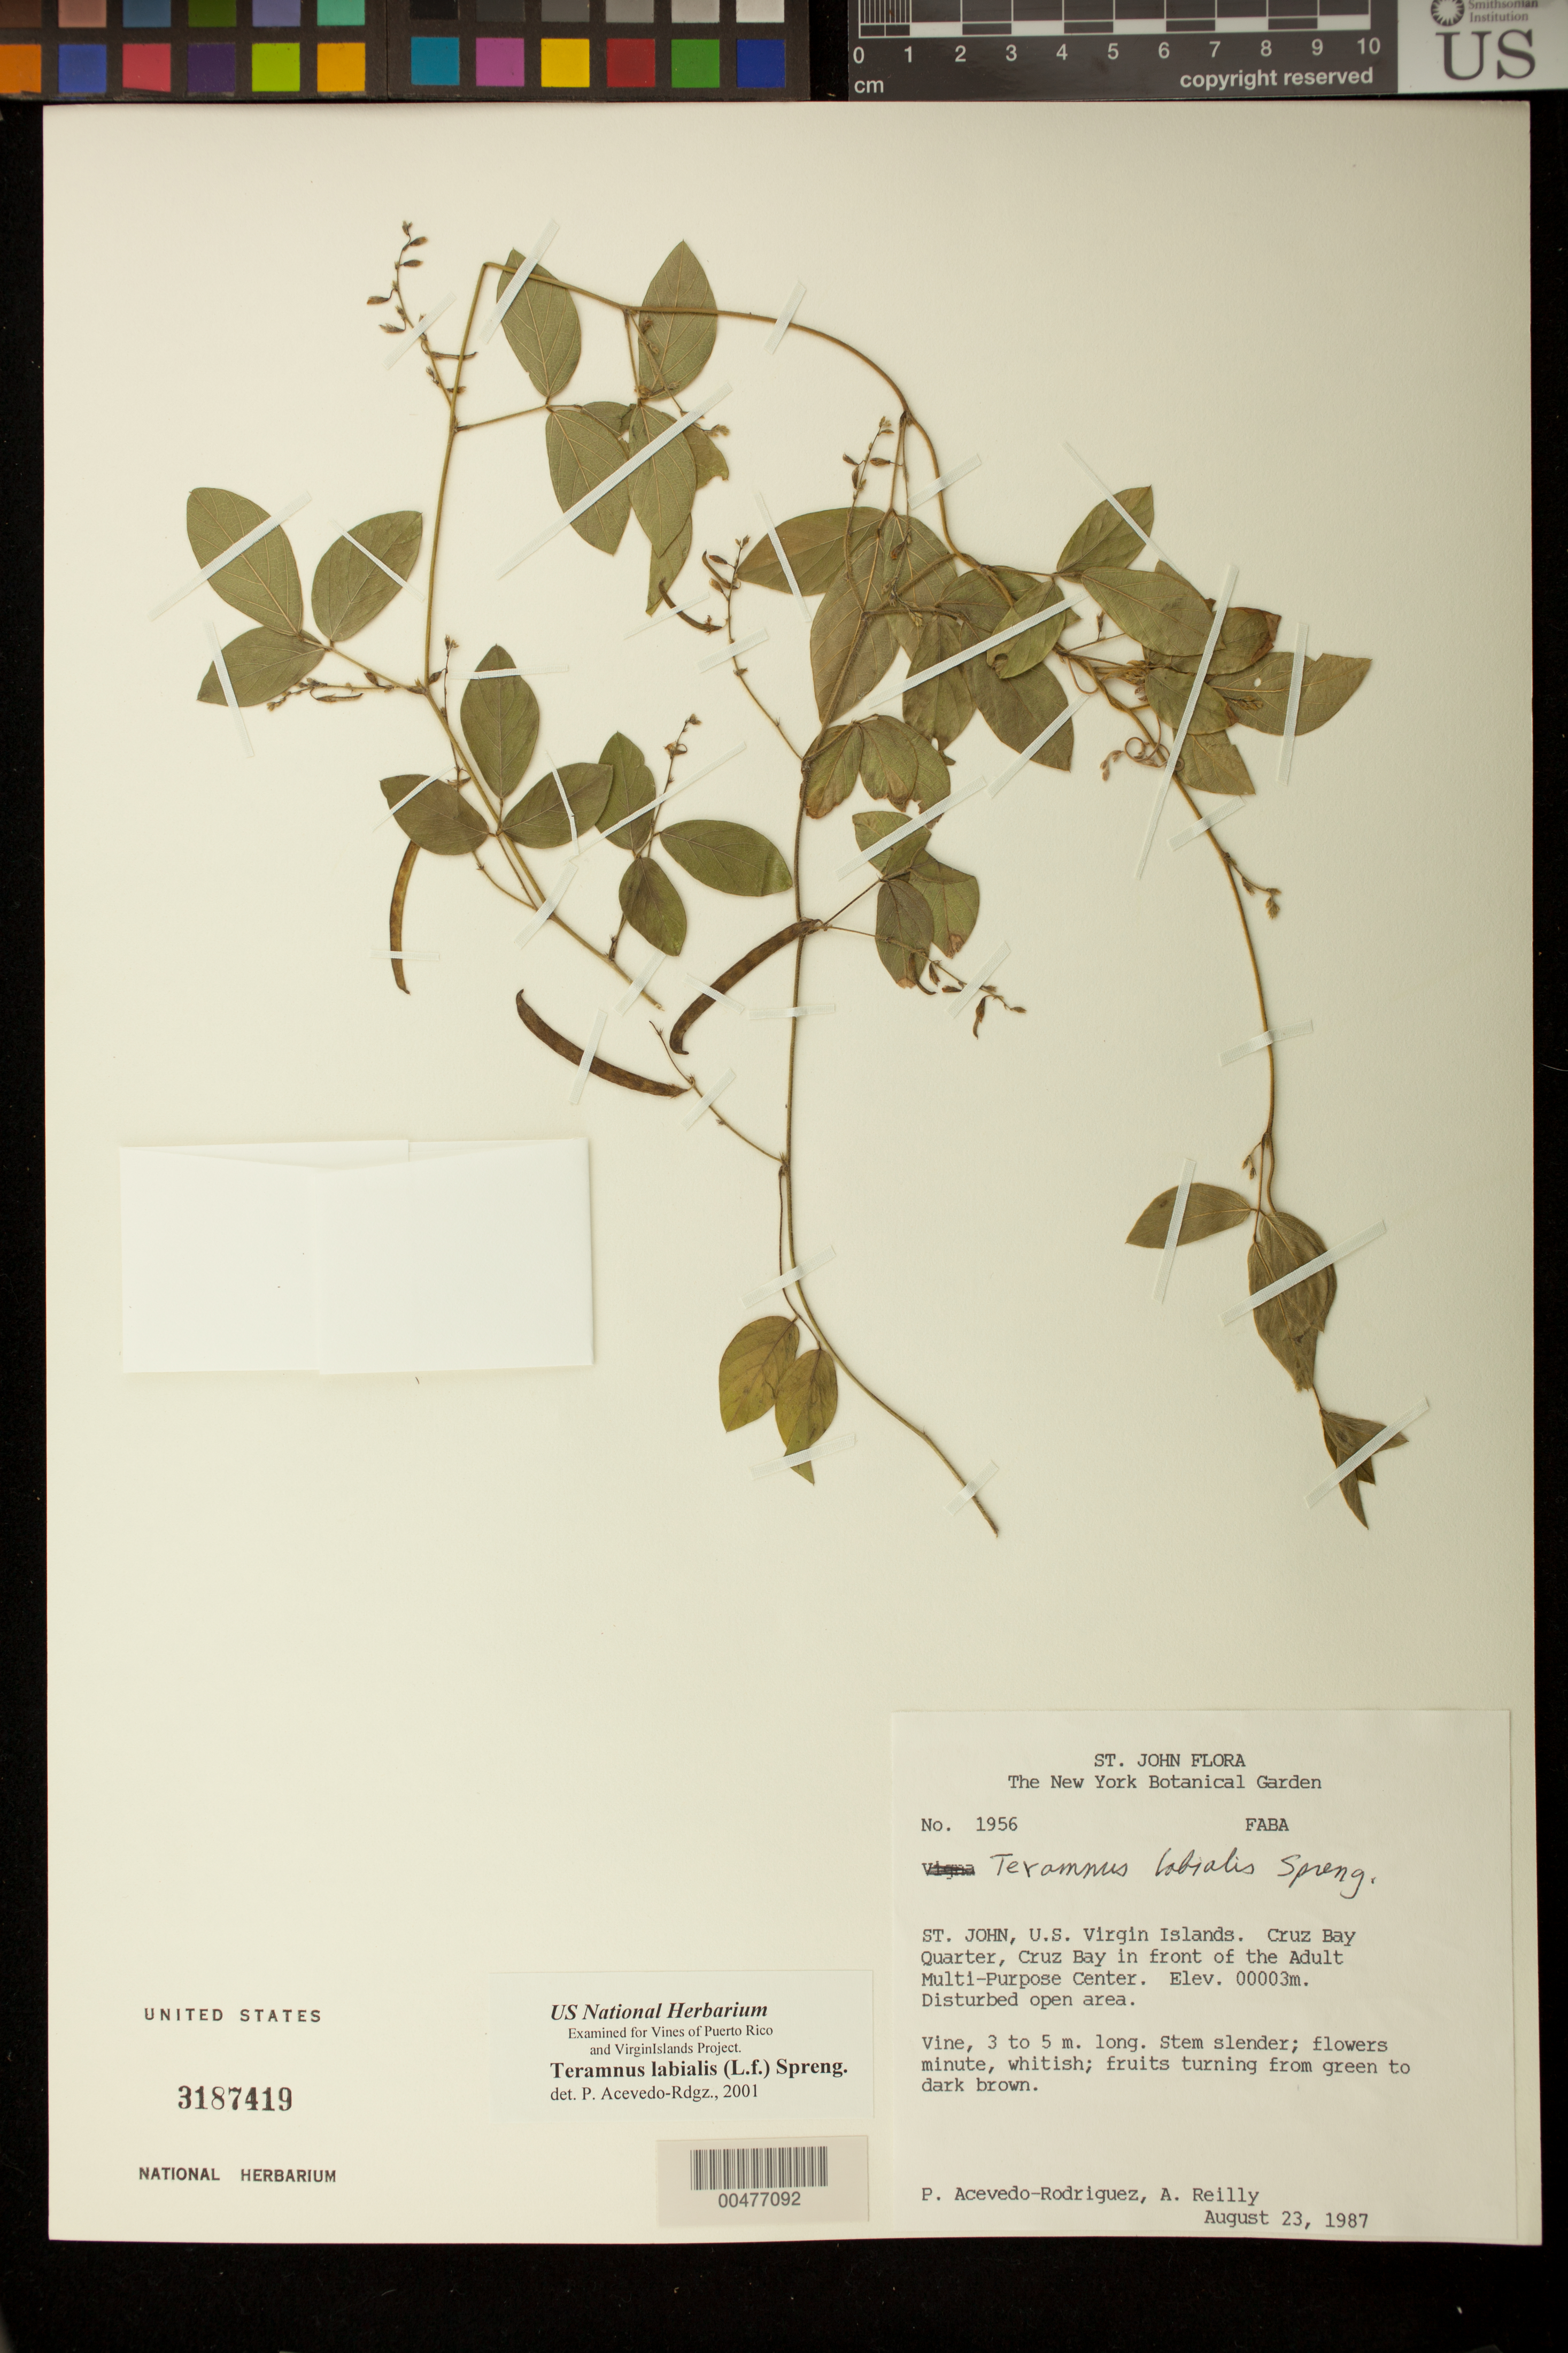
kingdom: Plantae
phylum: Tracheophyta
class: Magnoliopsida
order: Fabales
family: Fabaceae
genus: Teramnus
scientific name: Teramnus labialis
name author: (L. f.) Spreng.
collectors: P. Acevedo-Rodr. & A. Reilly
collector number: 1956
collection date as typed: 23 Aug 1987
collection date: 1987-08-23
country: U.S. Virgin Islands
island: St. John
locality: Cruz Bay Quarter; Cruz Bay in front of the Adult Multi-Purpose Center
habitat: Disturbed open area.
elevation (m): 3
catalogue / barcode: US 3187419